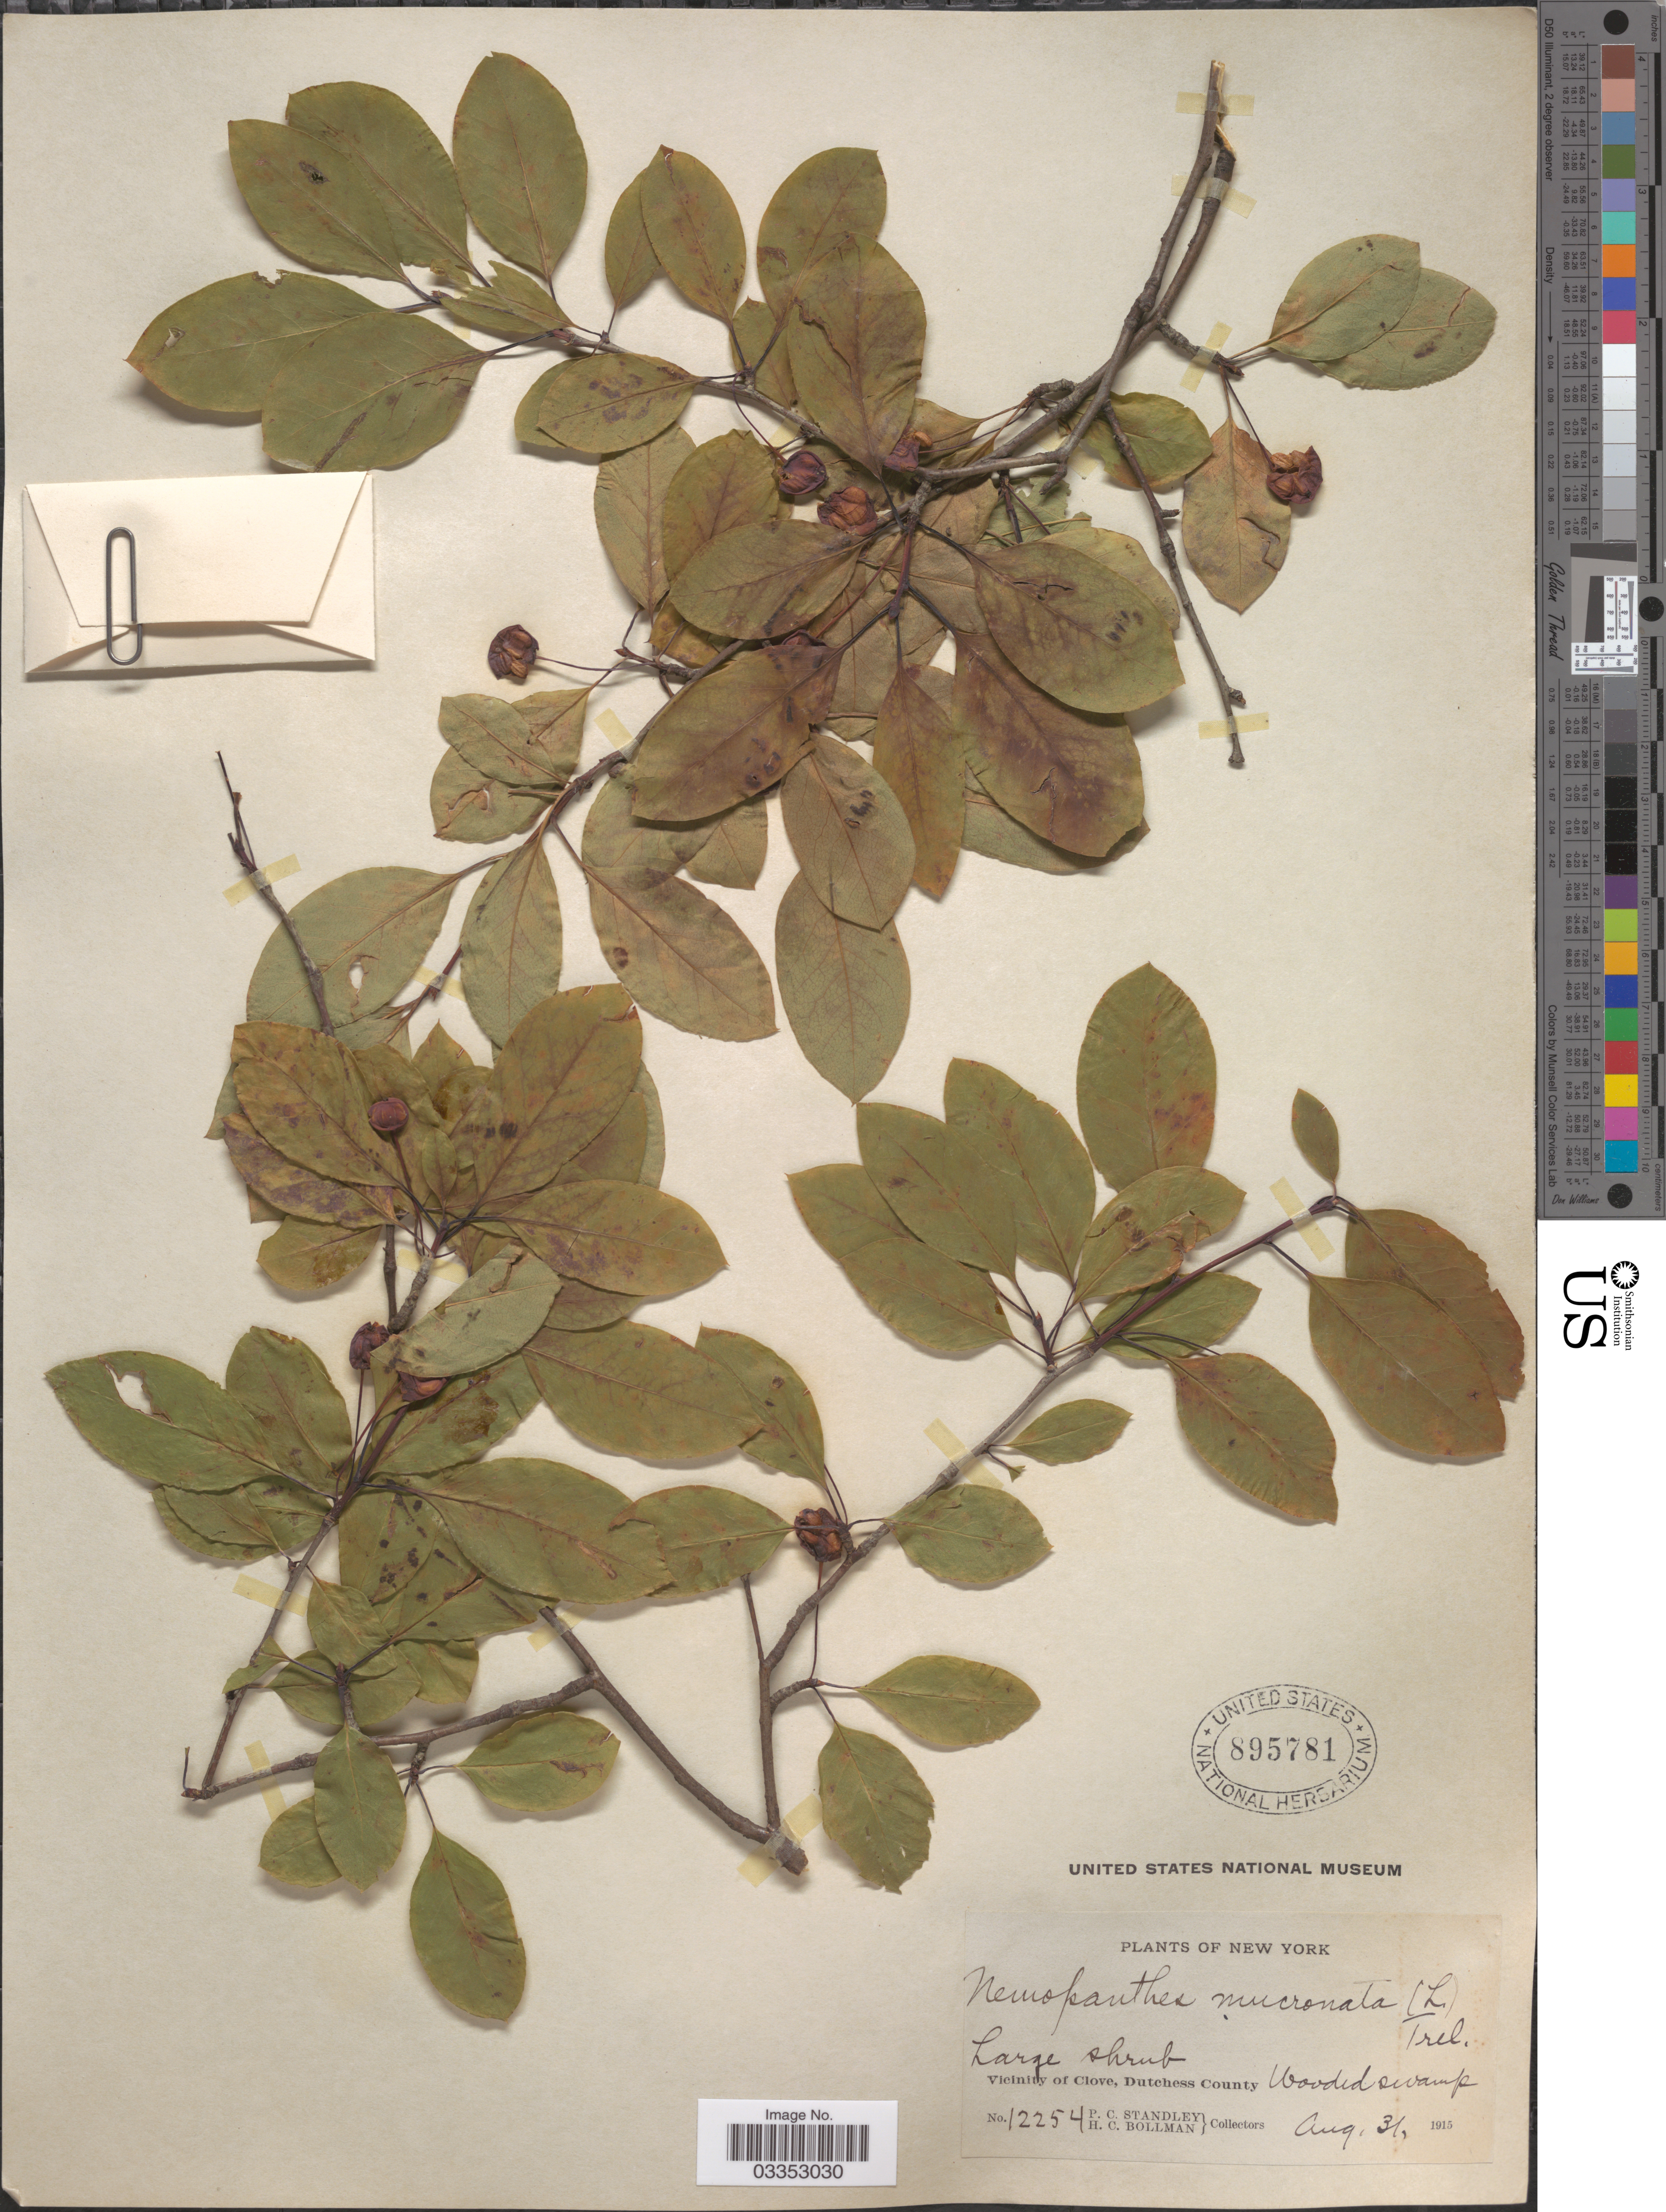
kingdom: Plantae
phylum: Tracheophyta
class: Magnoliopsida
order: Aquifoliales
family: Aquifoliaceae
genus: Nemopanthus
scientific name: Nemopanthus mucronatus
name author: (L.) Trel.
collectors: P. C. Standley & H. C. Bollman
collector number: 12254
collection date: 1915-08-31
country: United States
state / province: New York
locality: Vicinity of Clove, Dutchess County.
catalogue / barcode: US 895781